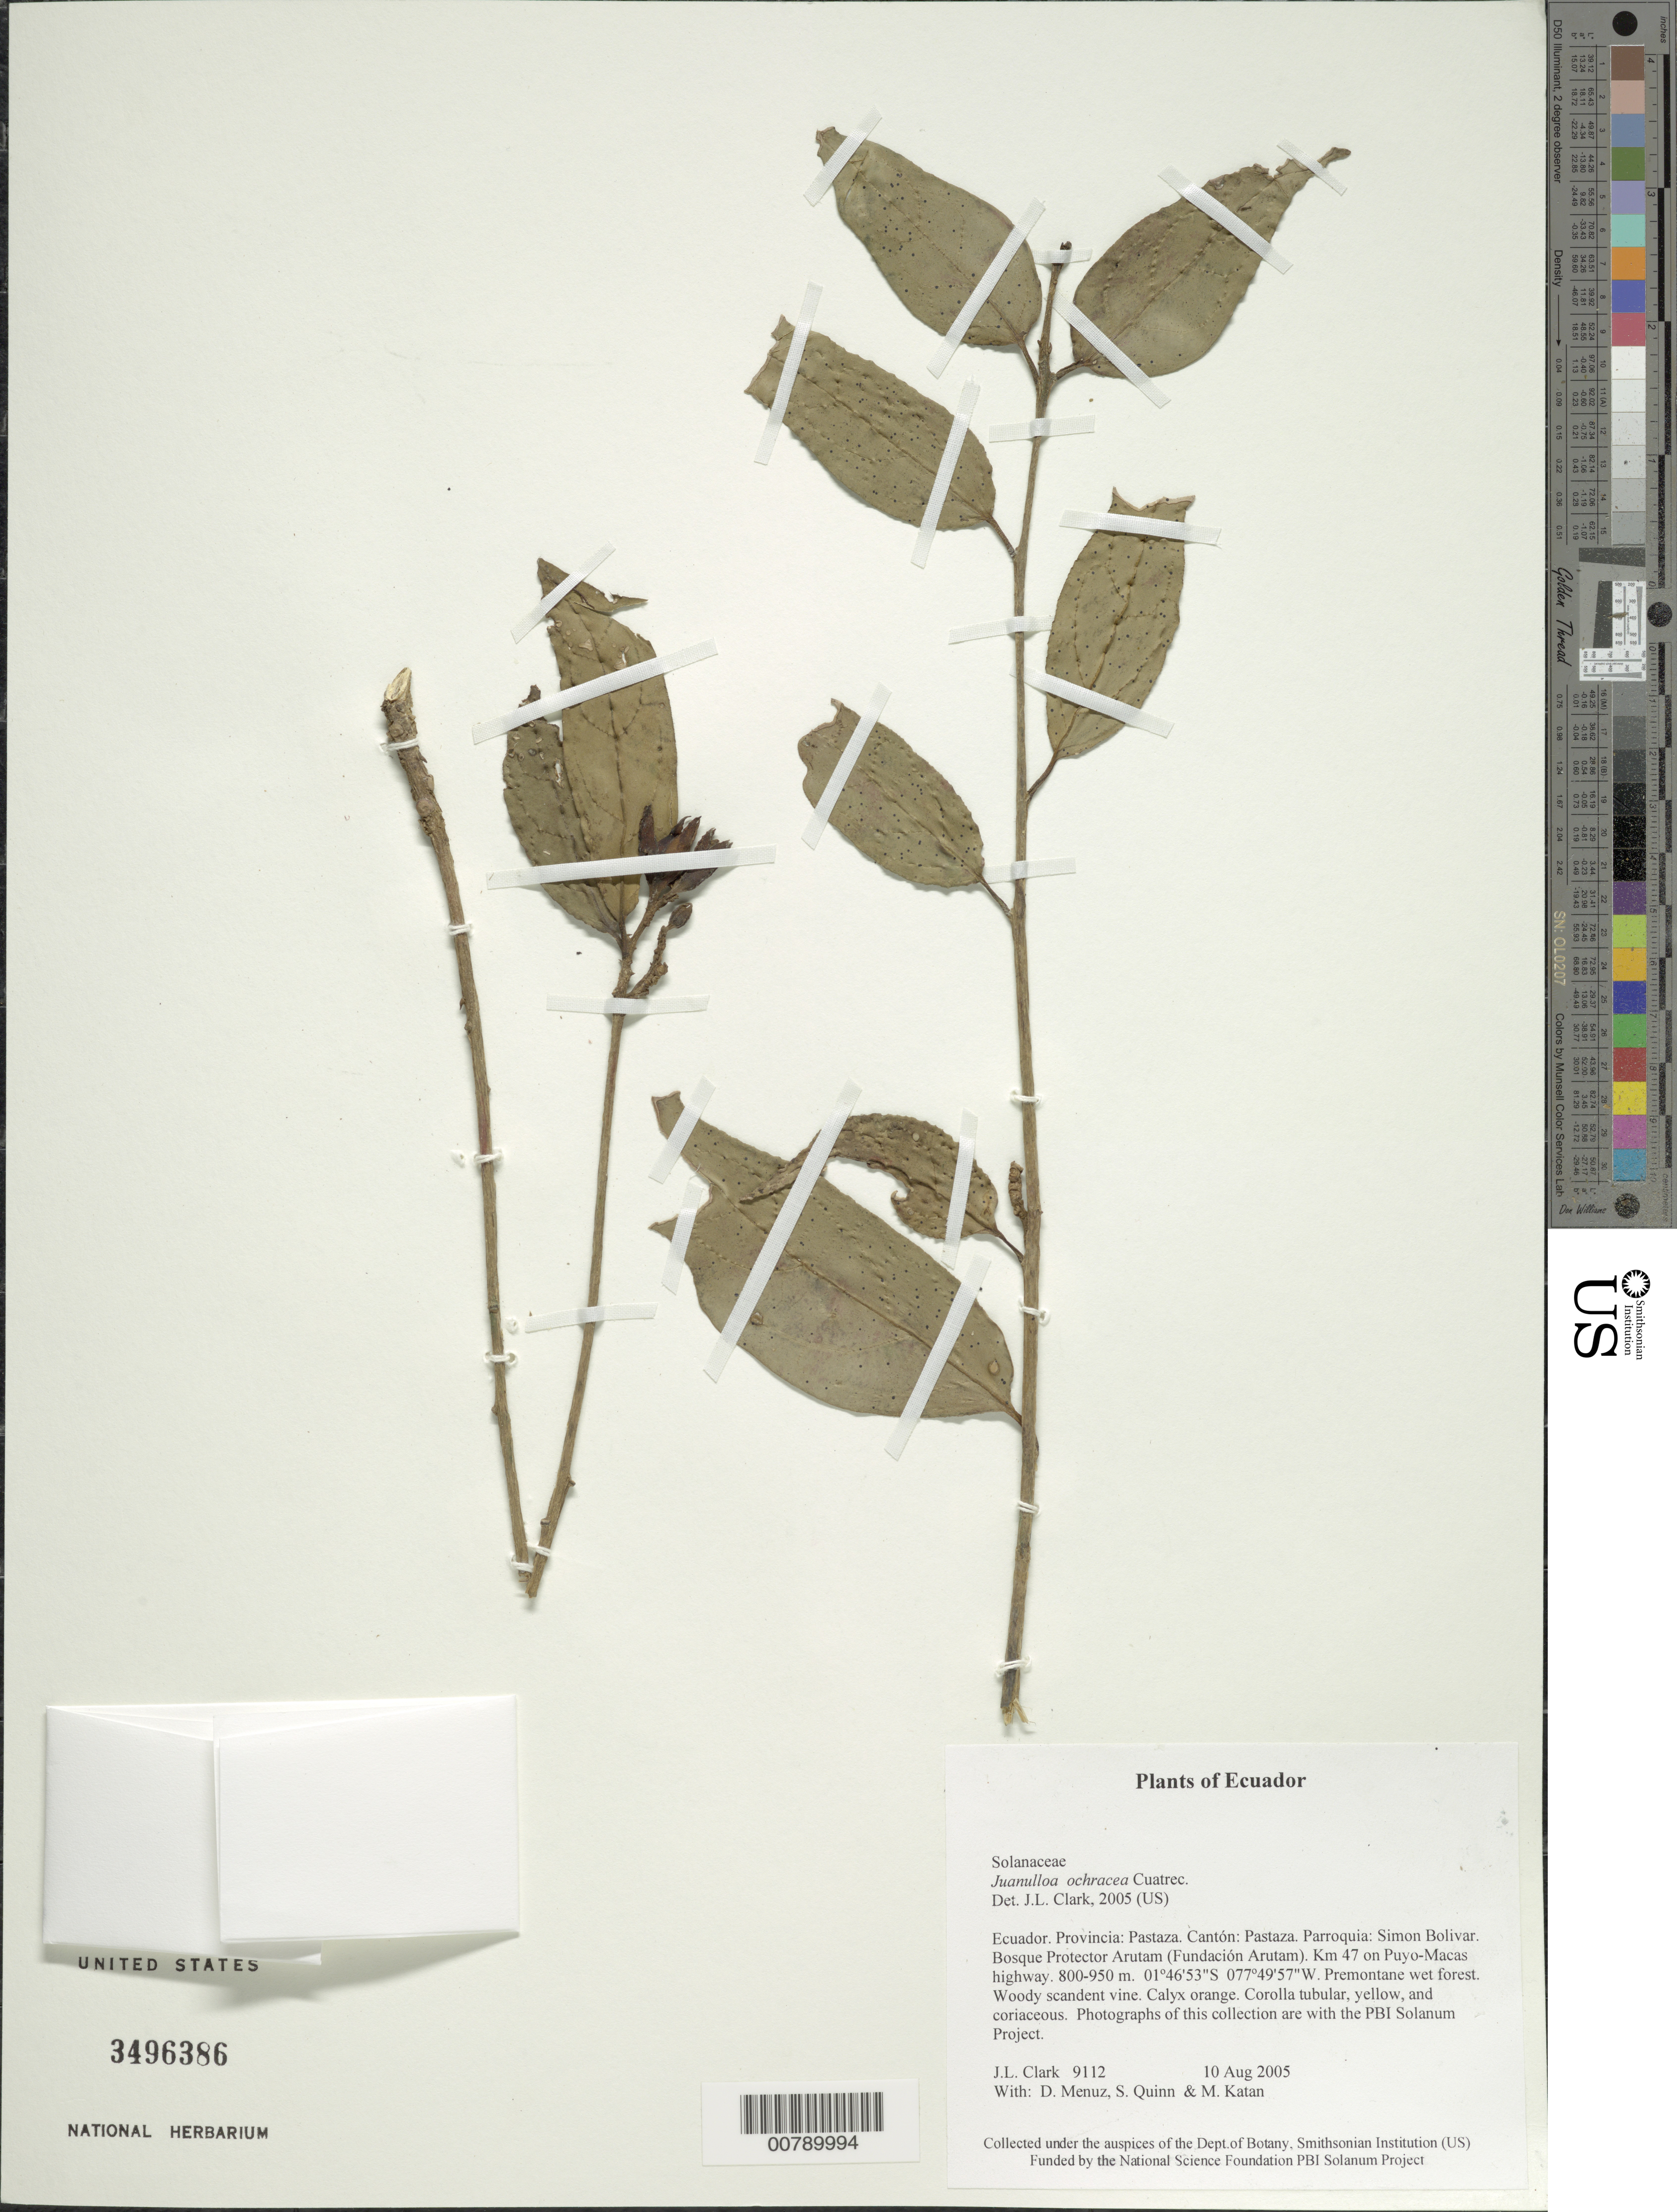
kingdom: Plantae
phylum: Tracheophyta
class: Magnoliopsida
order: Solanales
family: Solanaceae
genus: Juanulloa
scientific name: Juanulloa ochracea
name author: Cuatrec.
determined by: Knapp, S. D.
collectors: J. L. Clark, D. Menuz, S. Quinn & M. Katan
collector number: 9112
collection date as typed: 10 Aug 2005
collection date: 2005-08-10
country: Ecuador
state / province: Pastaza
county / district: Pastaza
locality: Parroquia: Simon Bolivar. Bosque Protector Arutam (Fundación Arutam). Km 47 on Puyo-Macas highway.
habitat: Premontane wet forest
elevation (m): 800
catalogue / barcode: US 3496386